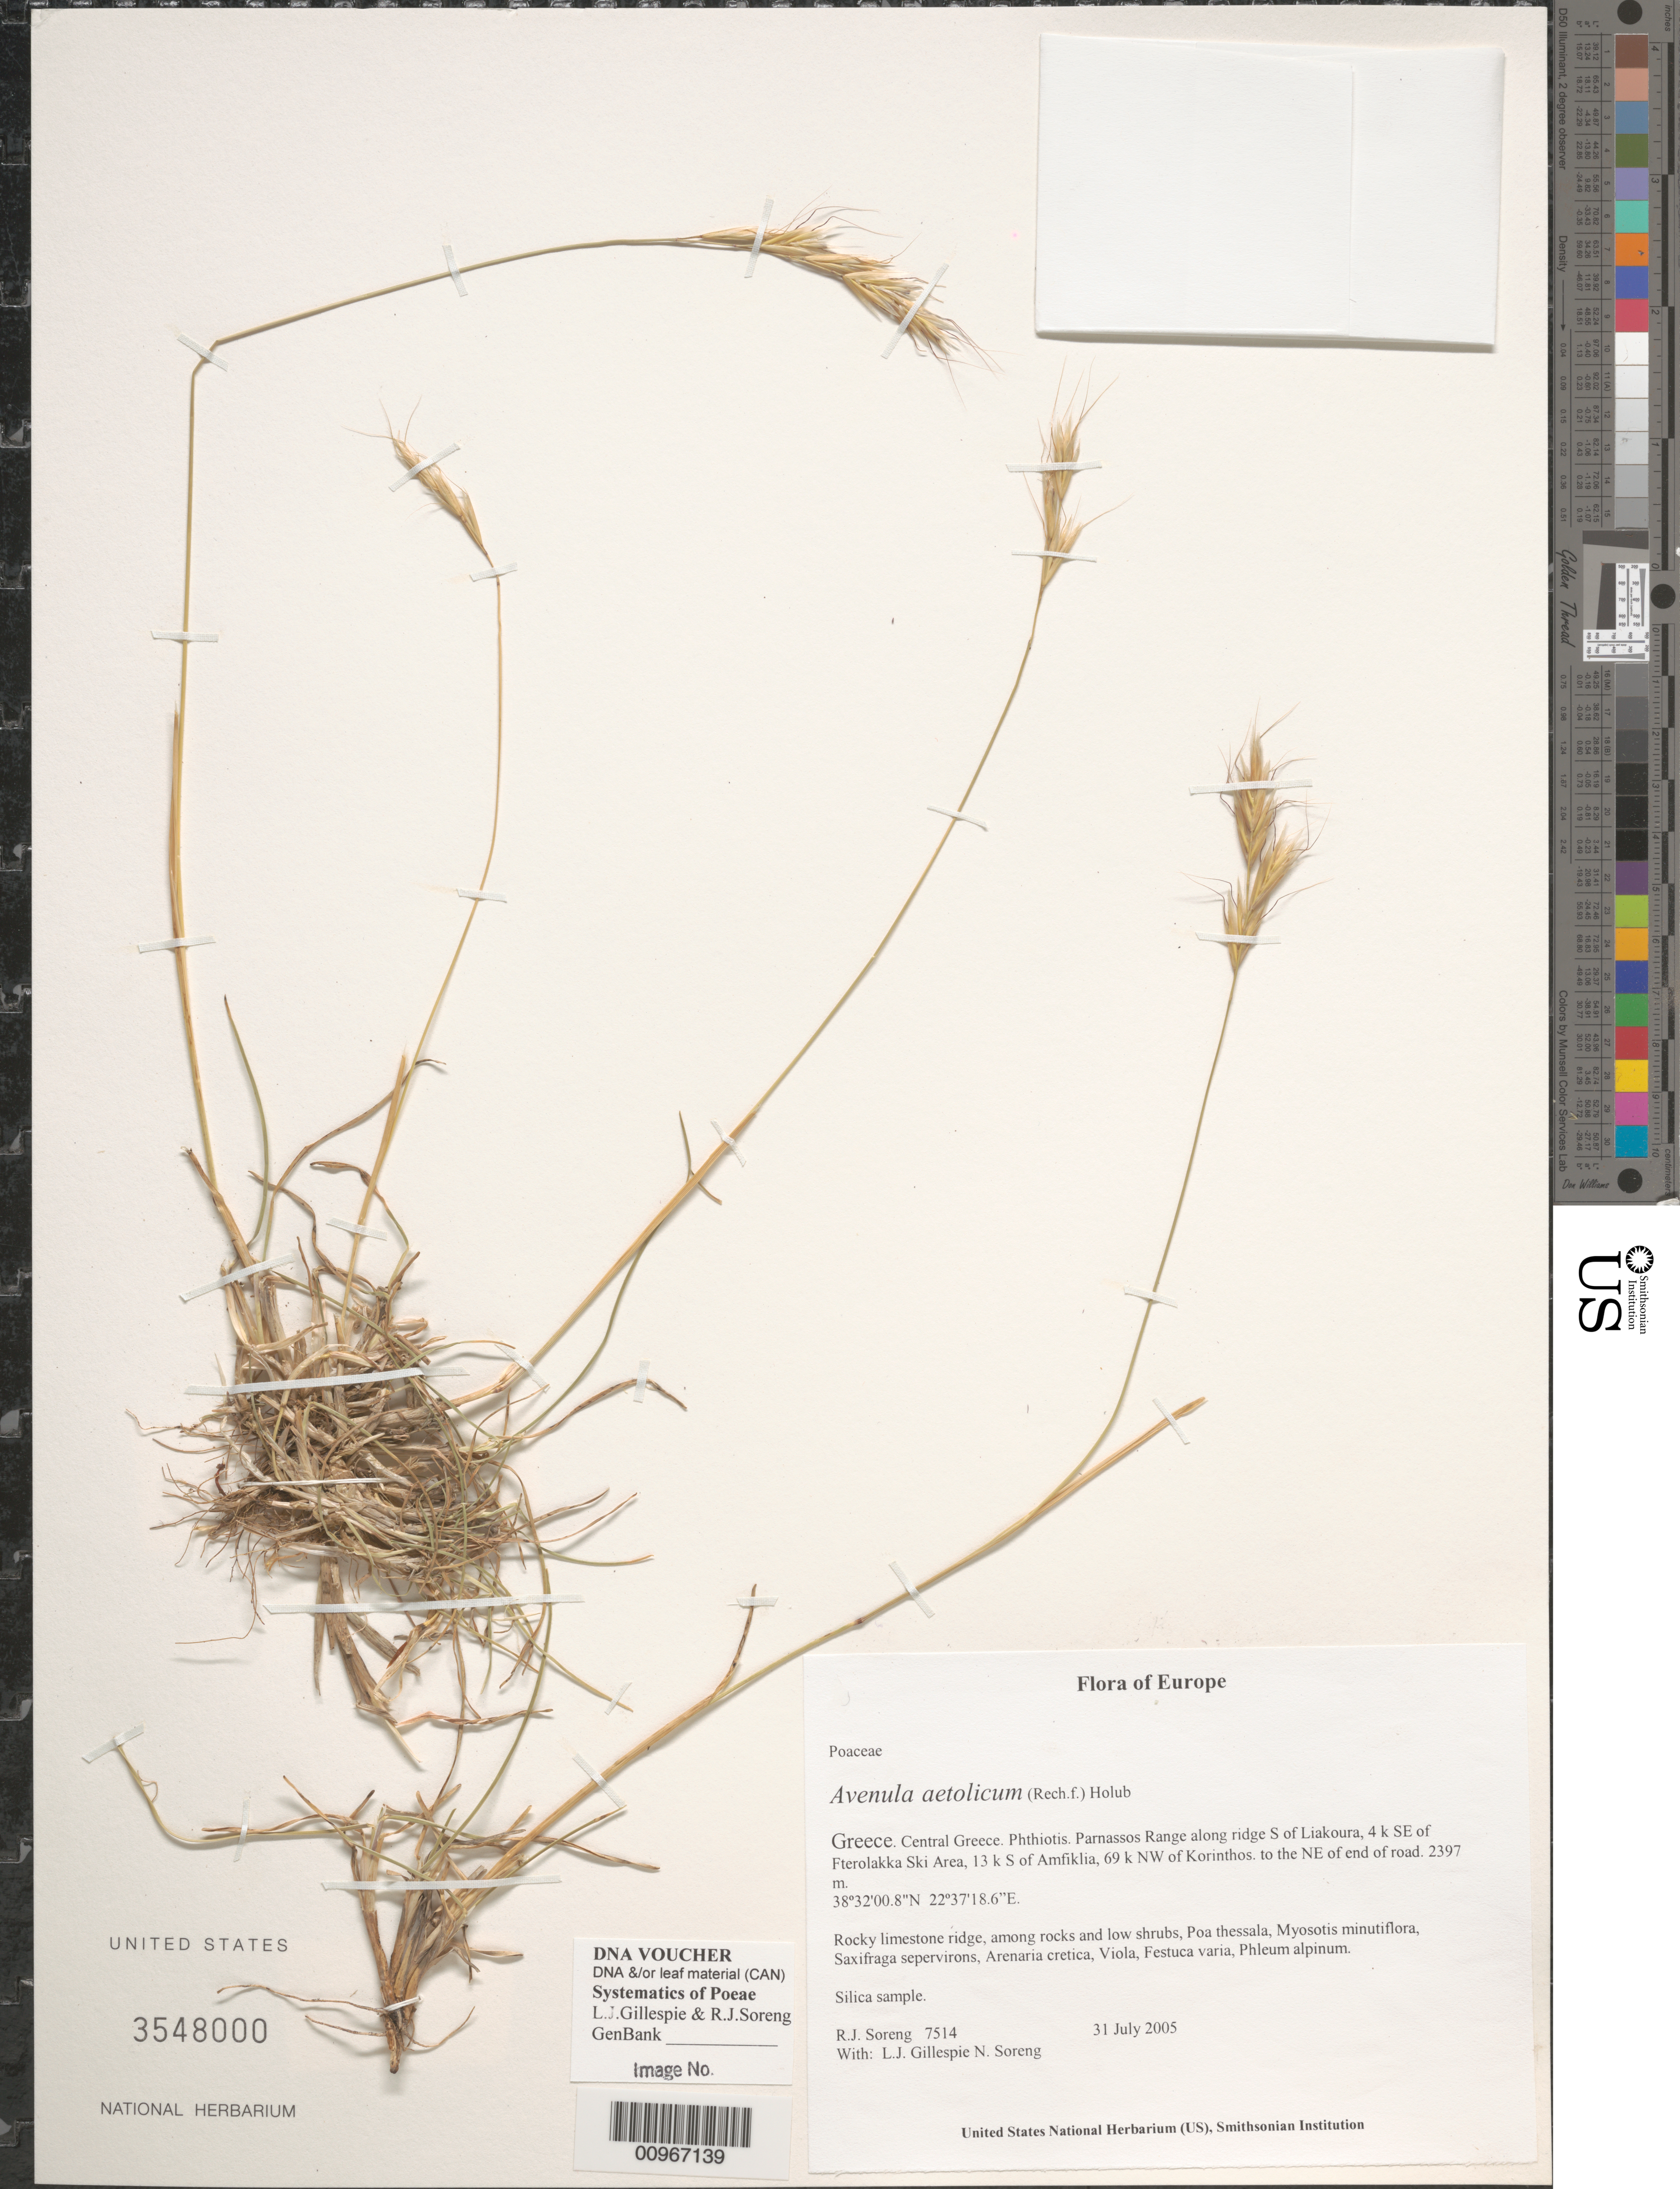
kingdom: Plantae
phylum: Tracheophyta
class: Liliopsida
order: Poales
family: Poaceae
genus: Helictochloa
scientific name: Helictochloa aetolicum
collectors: R. J. Soreng, N. L. Soreng, L. J. Gillespie, N. Turland & C. Turland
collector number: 7514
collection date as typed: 31 July 2005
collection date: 2005-07-31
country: Greece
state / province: Central Greece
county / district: Phthiotis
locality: Parnassos Range along ridge S of Liakoura, 4 km SE of Fterolakka Ski Area, 13 km S of Amfiklia, 69 km NW of Korinthos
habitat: Rocky limestone ridge, among rocks and low shrubs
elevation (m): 2397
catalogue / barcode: US 3548000